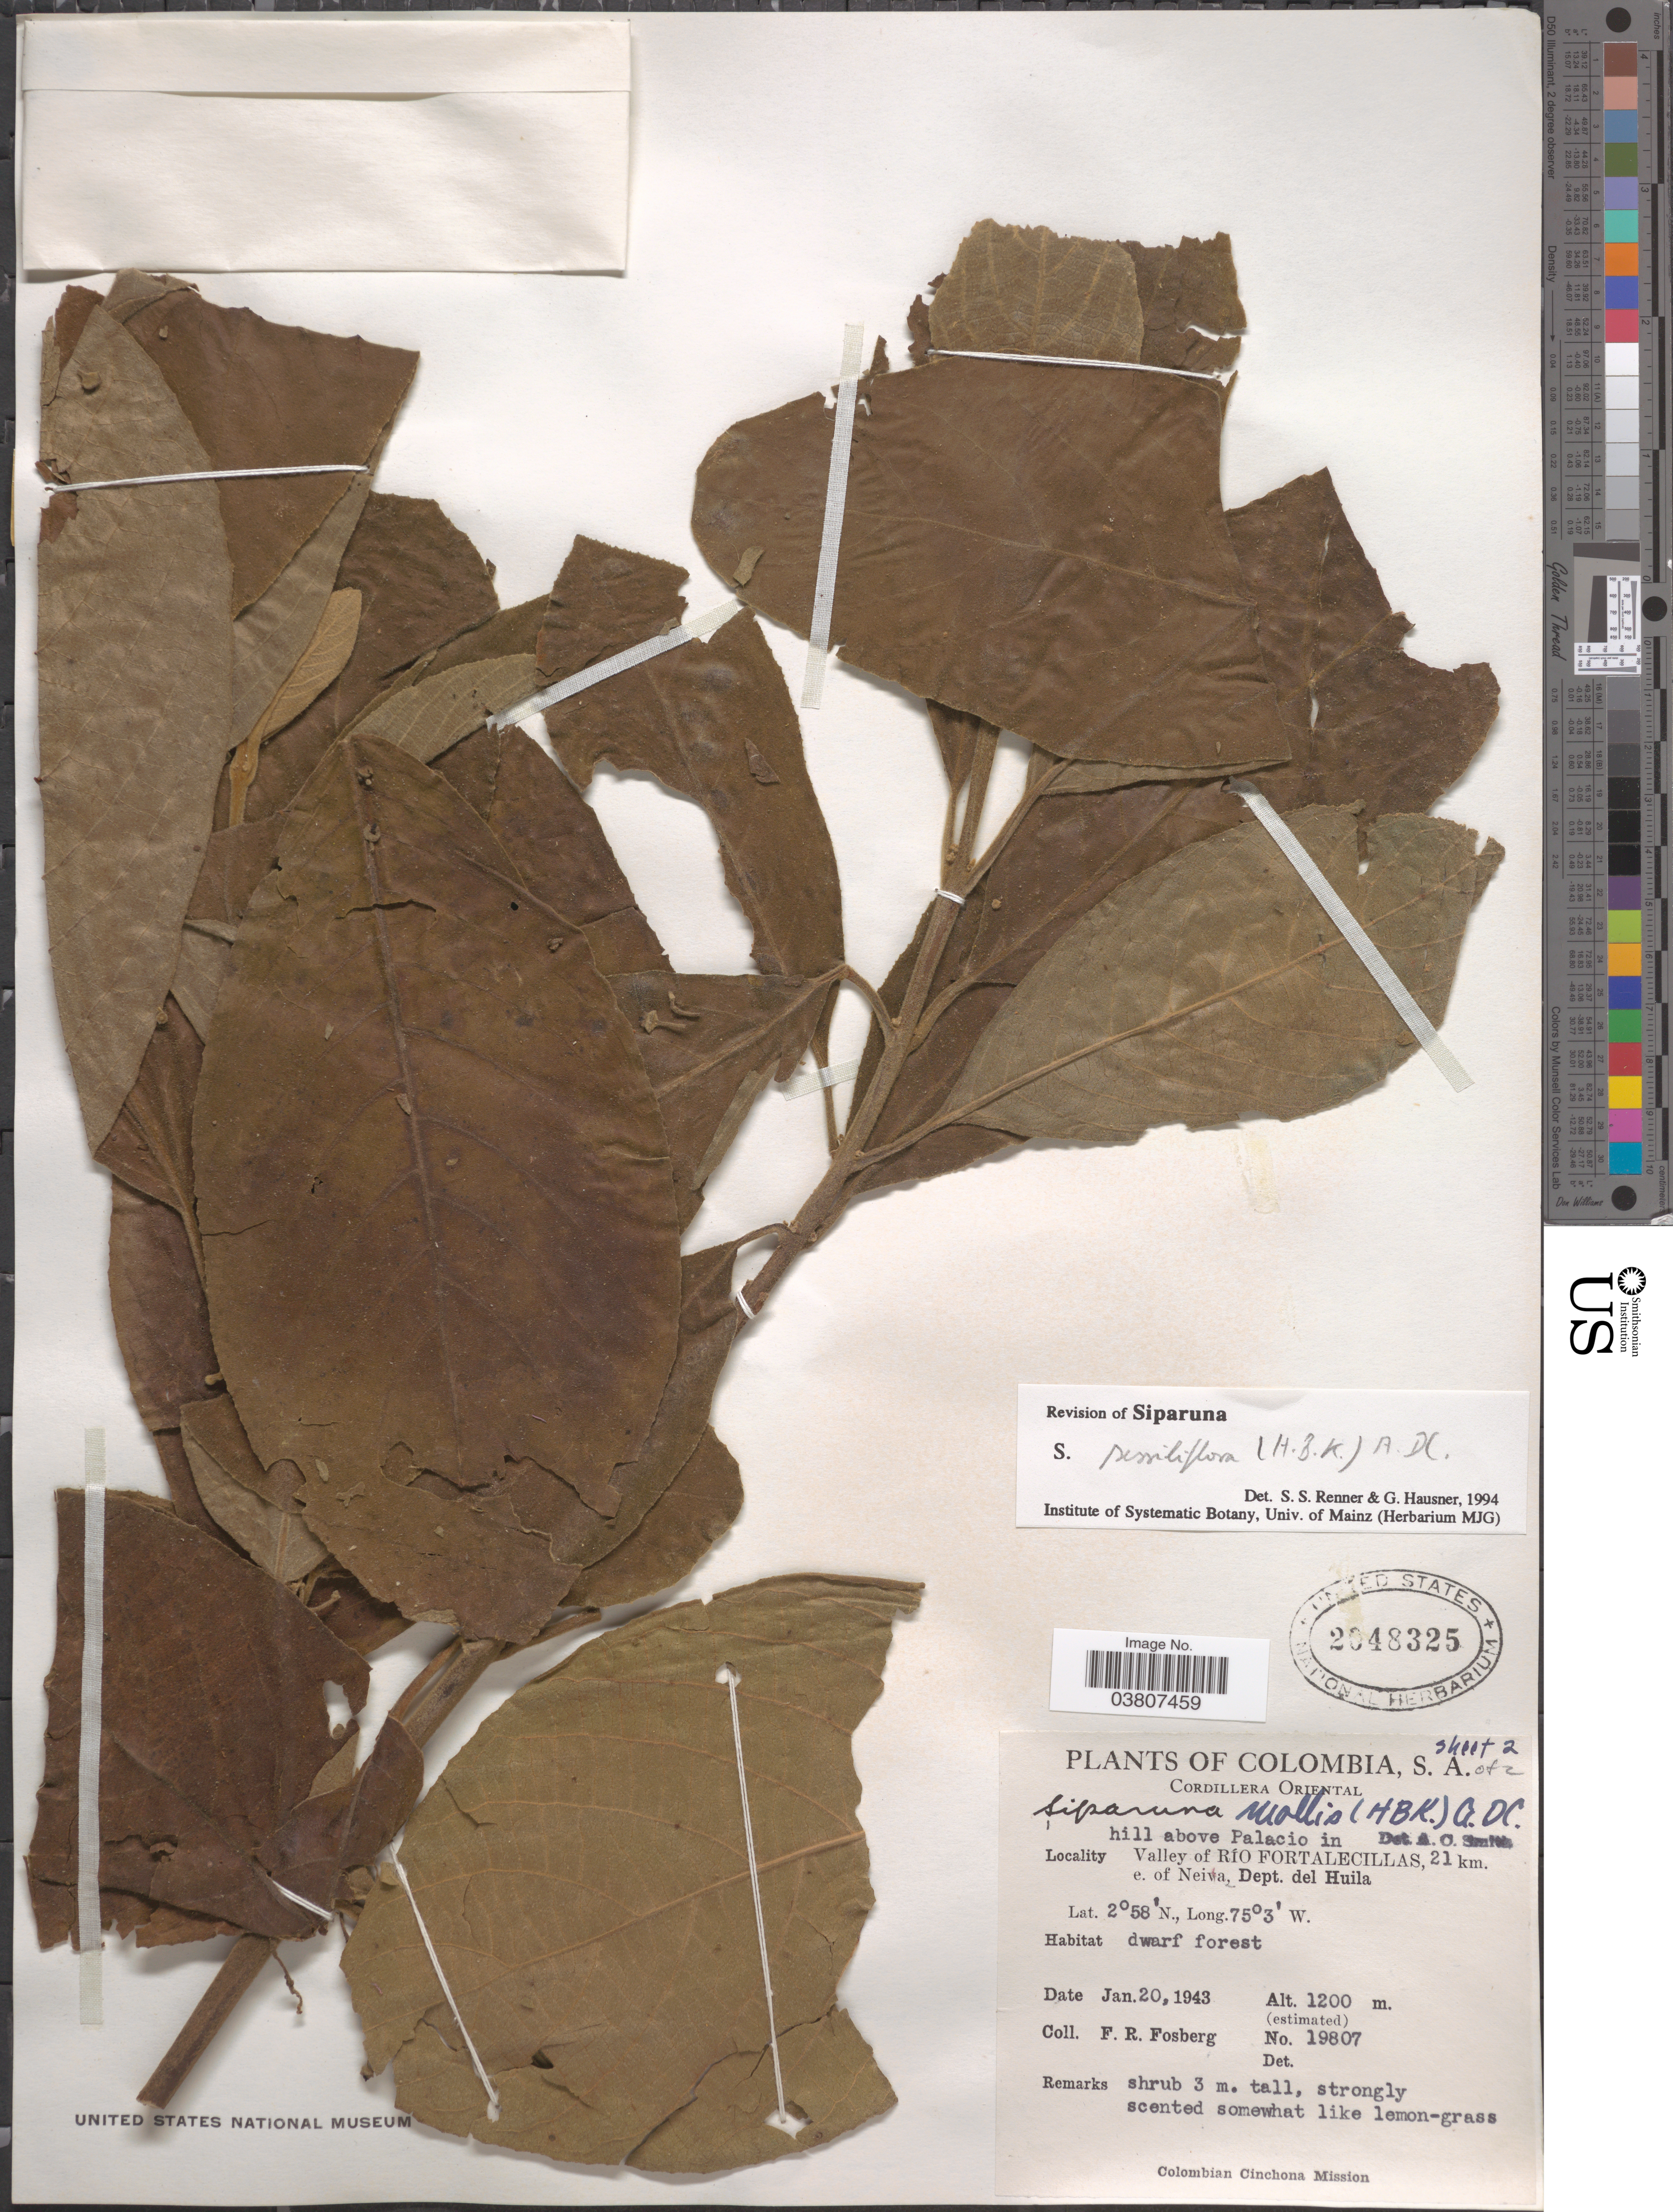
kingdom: Plantae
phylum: Tracheophyta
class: Magnoliopsida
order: Laurales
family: Siparunaceae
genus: Siparuna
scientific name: Siparuna sessiliflora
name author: (Kunth) A. DC.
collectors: F. R. Fosberg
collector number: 19807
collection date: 1943-01-20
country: Colombia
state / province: Huila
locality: Cordillera Oriental. Hill above Palacio in Valley of Rio Fortalecillas, 21 km. e. of Neiva, Dept. del Huila.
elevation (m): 1200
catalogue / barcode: US 2048325